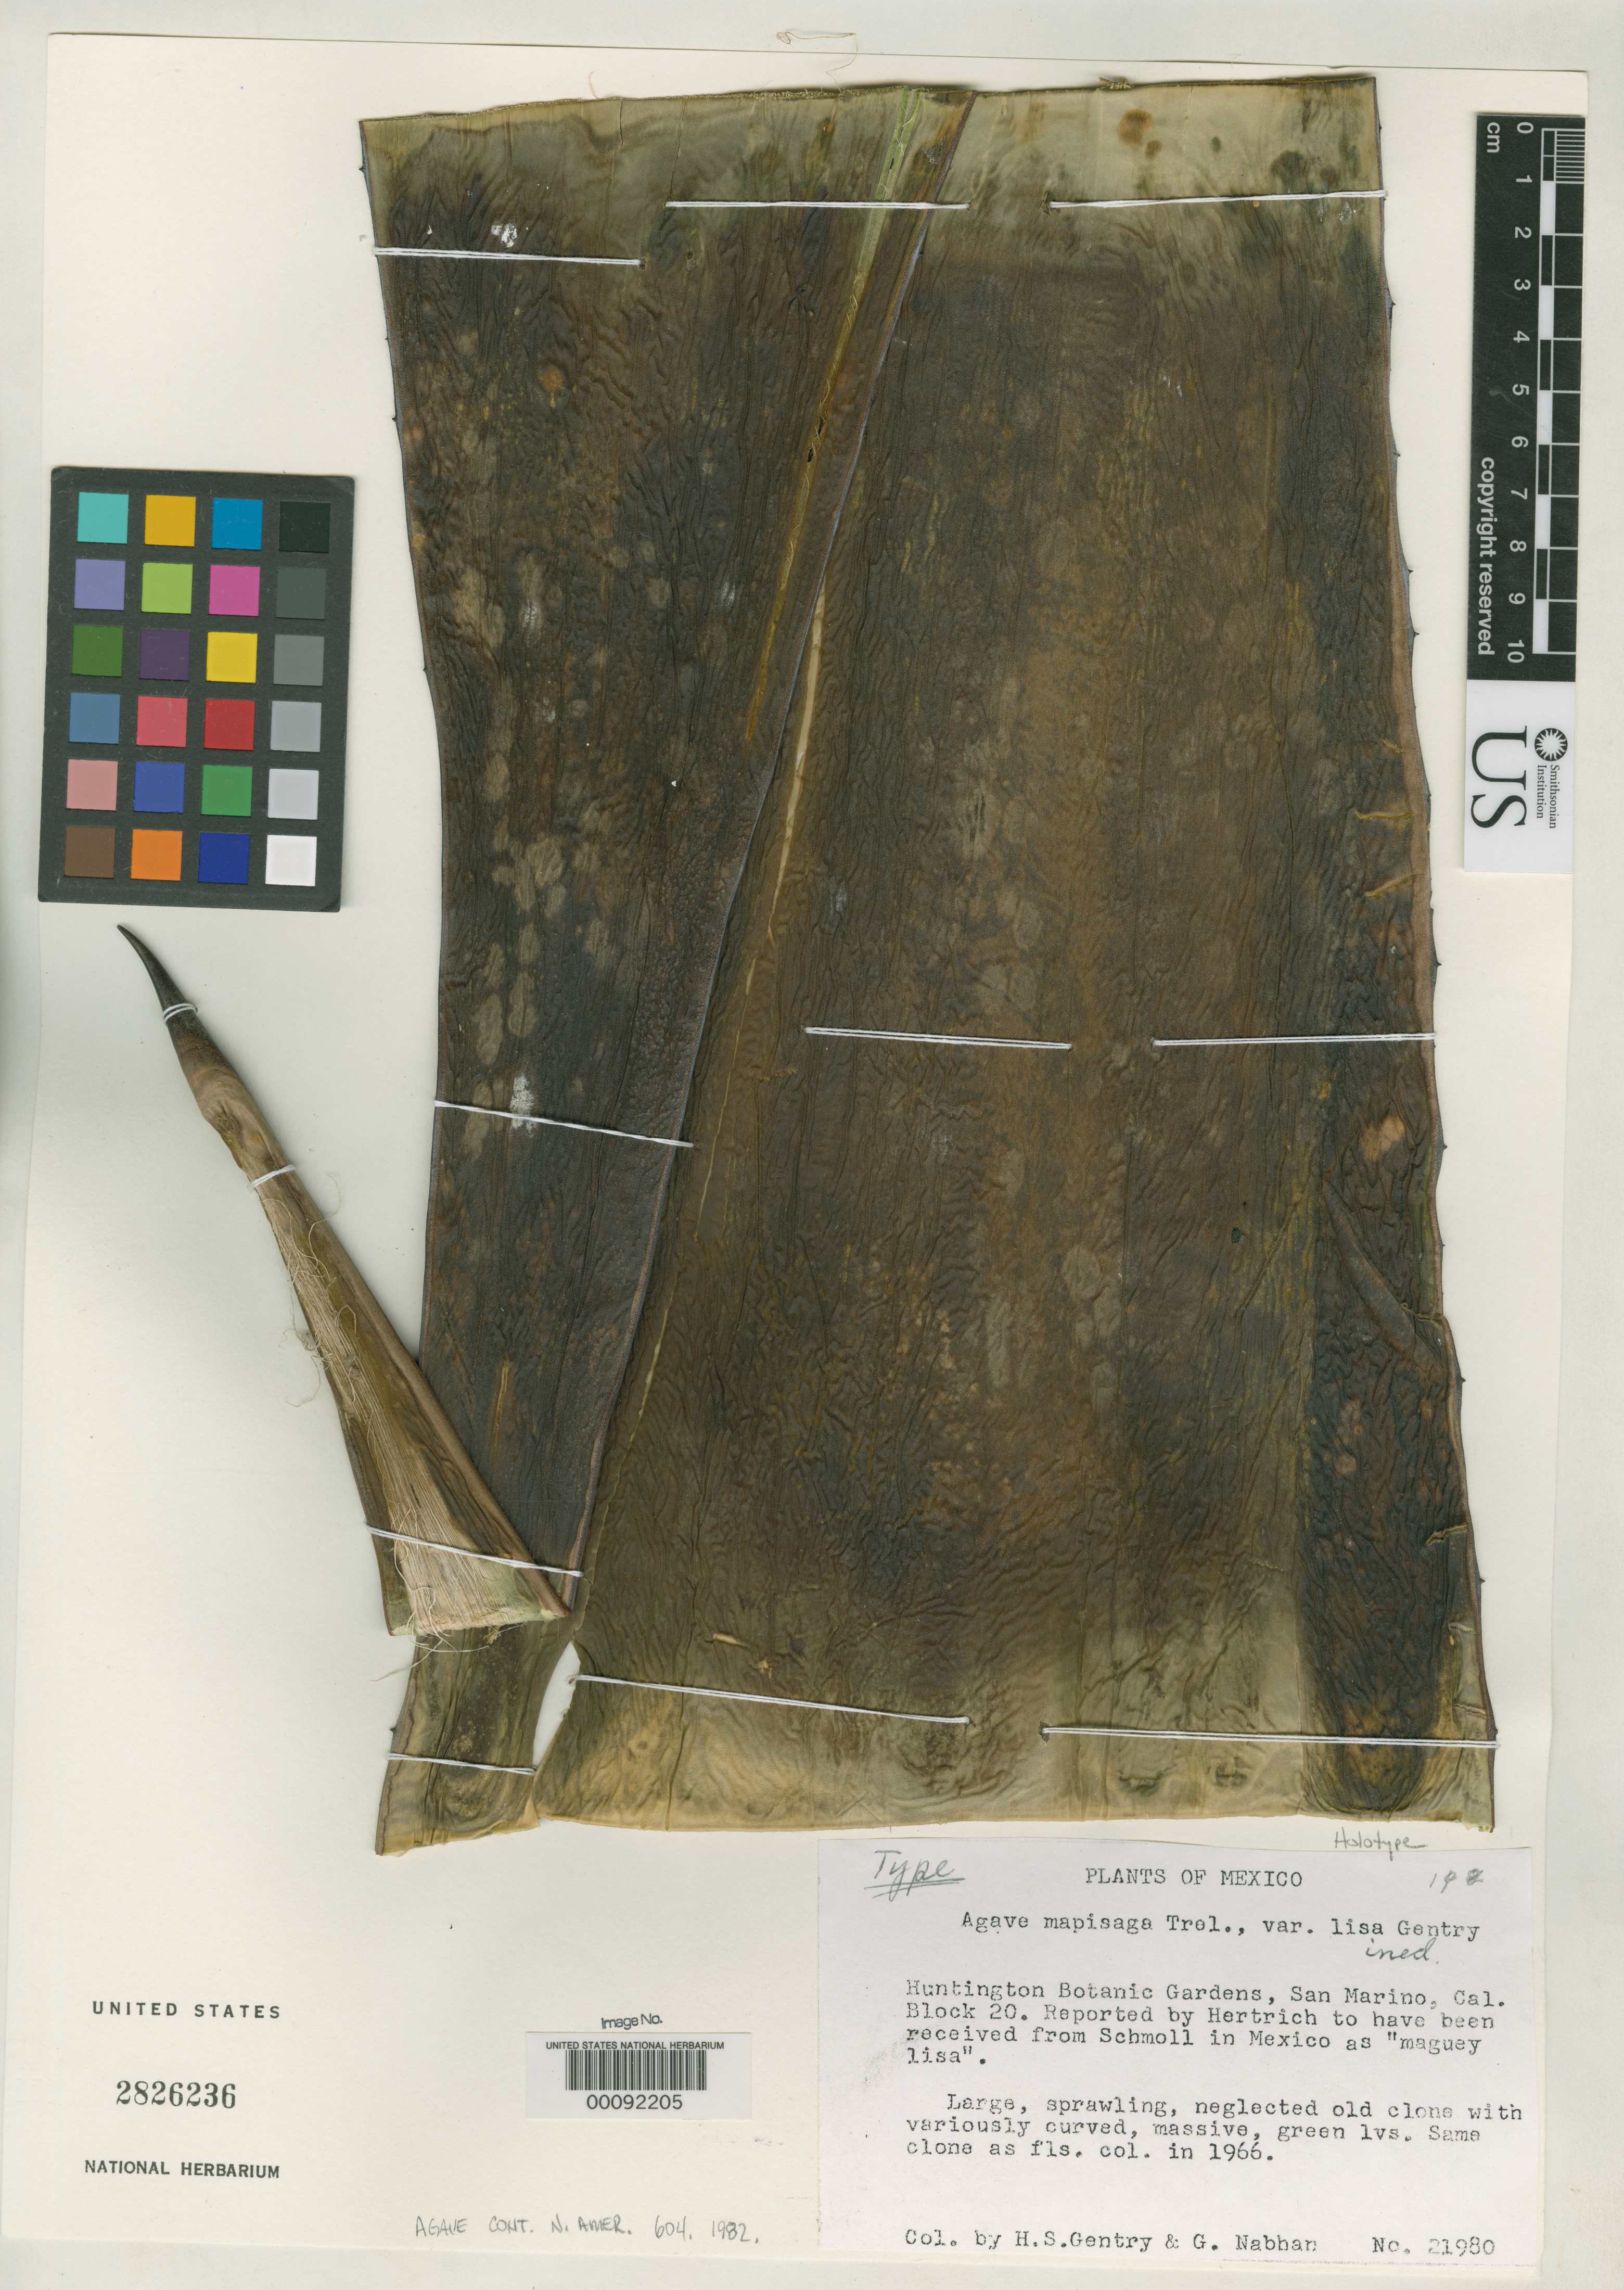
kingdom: Plantae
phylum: Tracheophyta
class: Liliopsida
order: Asparagales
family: Asparagaceae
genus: Agave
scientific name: Agave mapisaga var. lisa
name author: Gentry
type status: Holotype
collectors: H. S. Gentry & G. Nabhan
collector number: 21980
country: Mexico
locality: E of Monserrat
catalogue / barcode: US 2826236